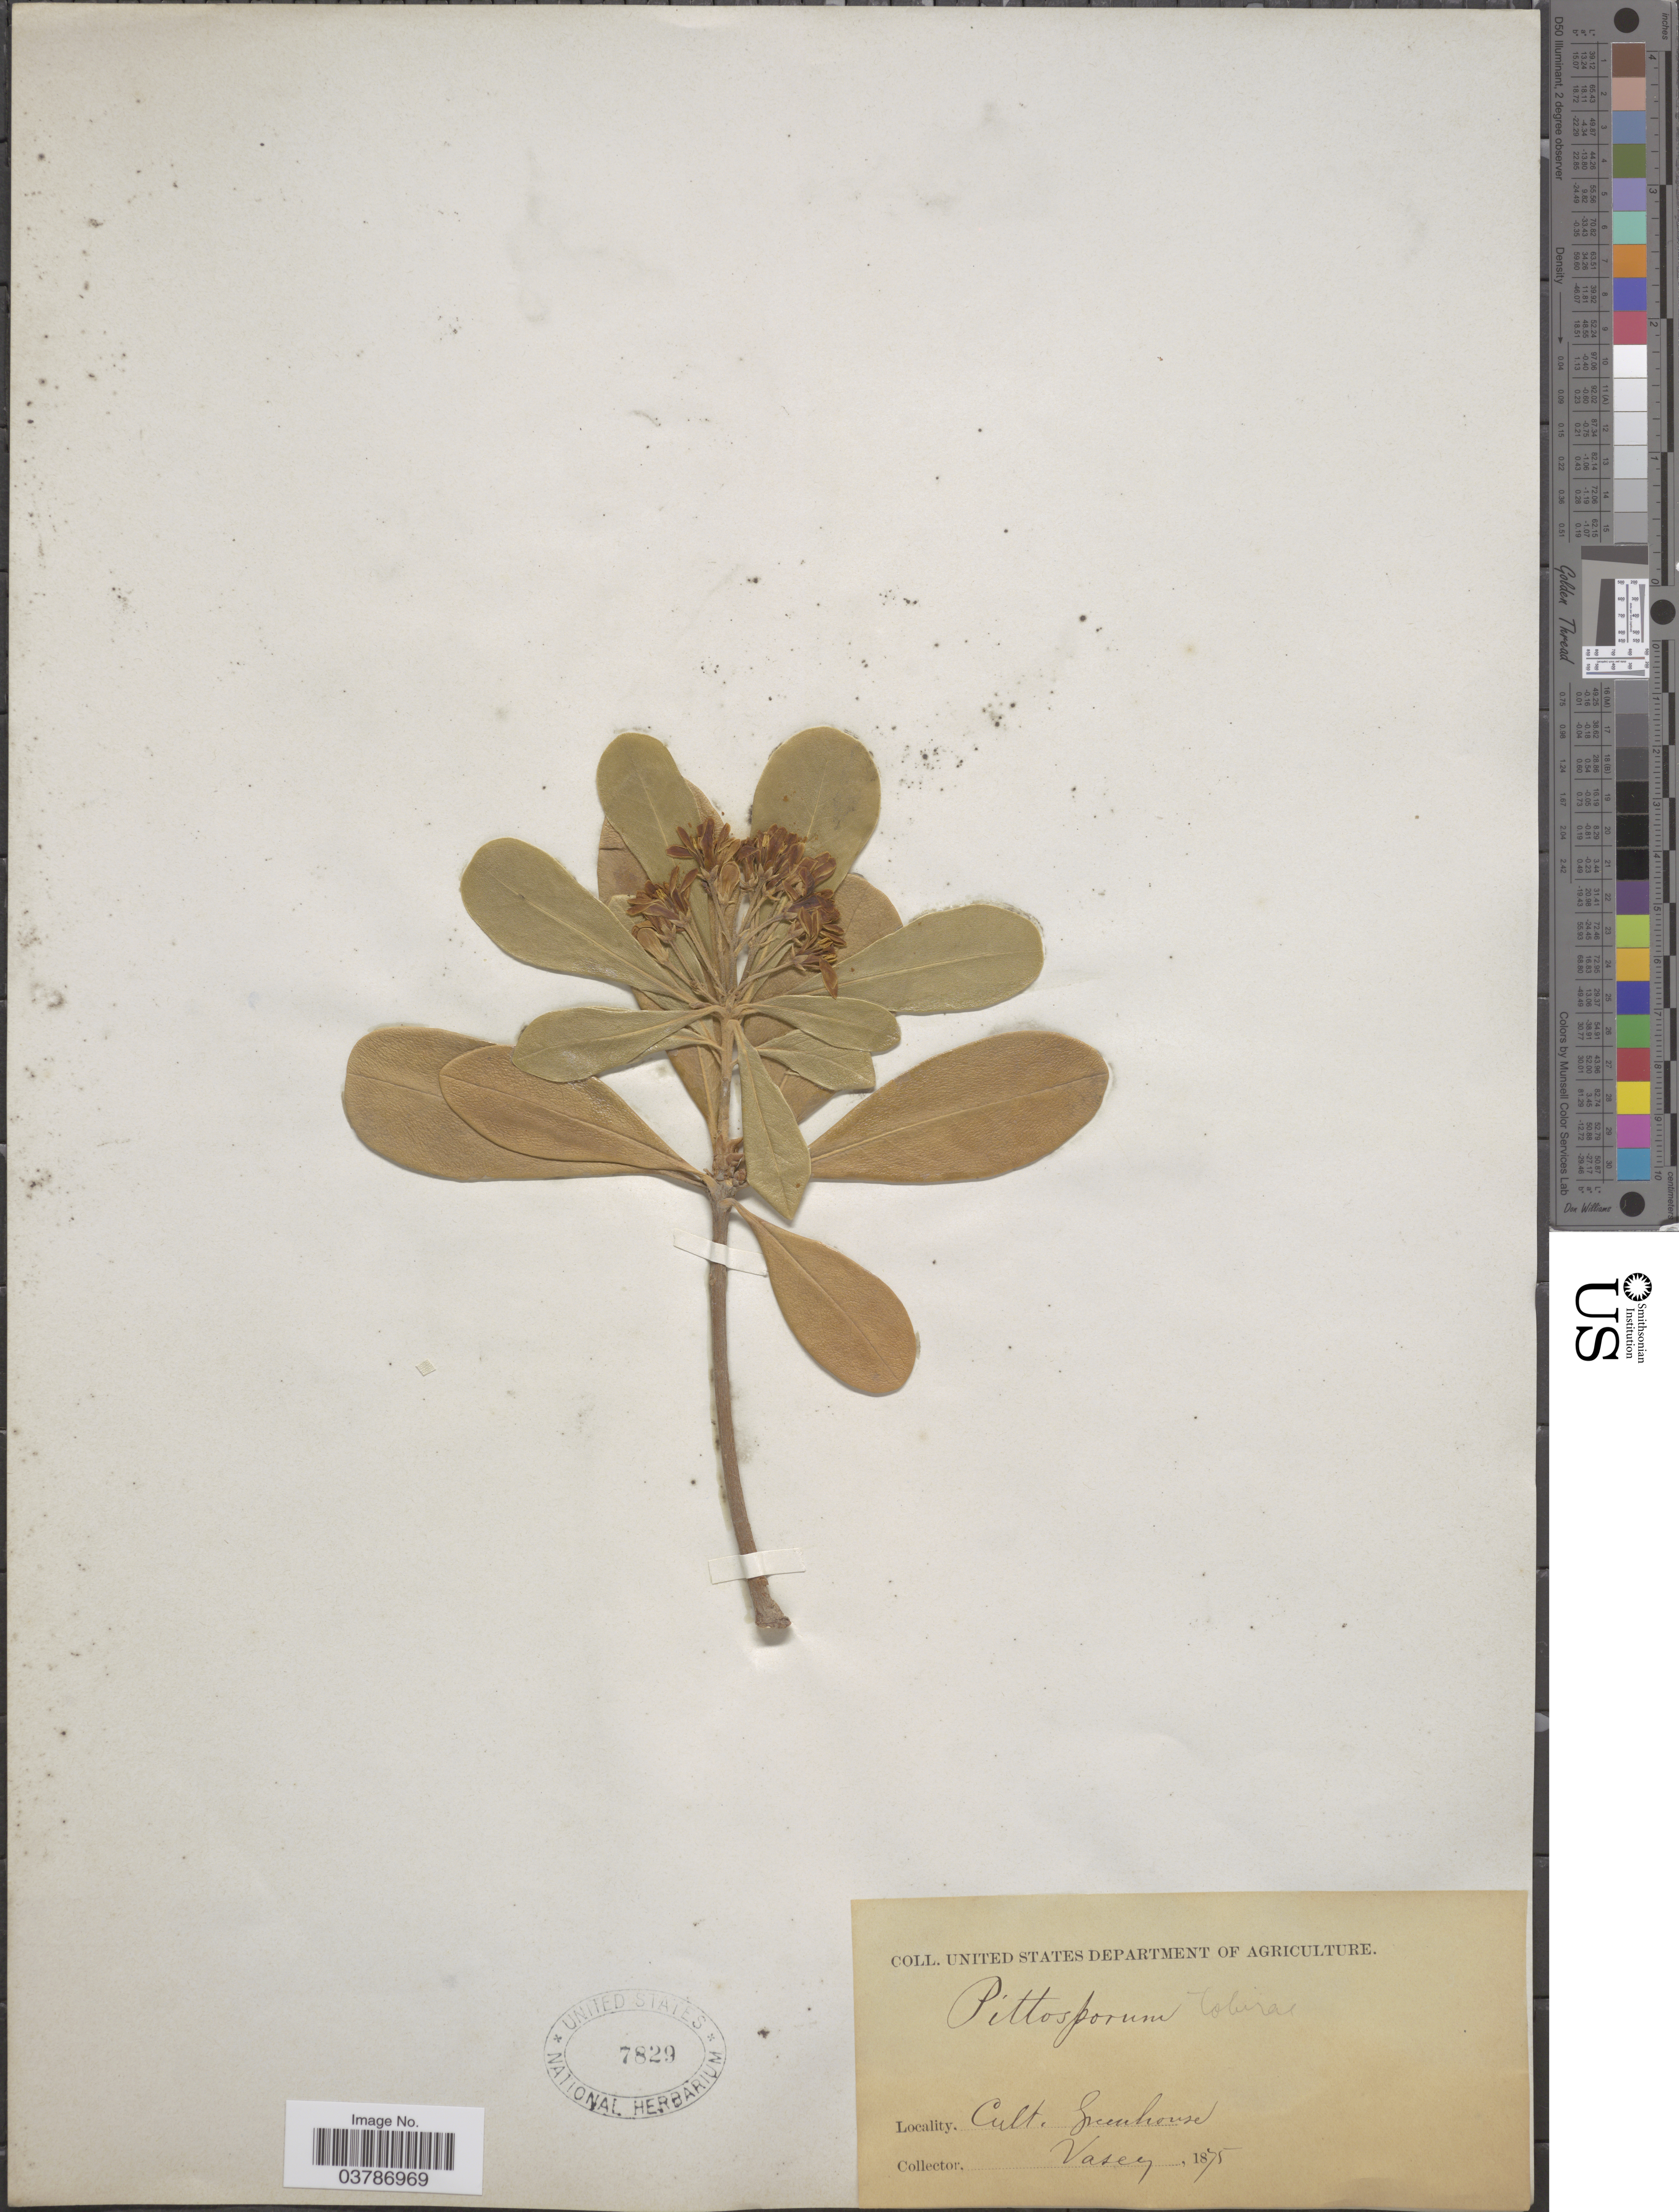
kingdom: Plantae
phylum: Tracheophyta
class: Magnoliopsida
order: Apiales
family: Pittosporaceae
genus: Pittosporum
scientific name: Pittosporum tobira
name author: (Thunb.) W.T. Aiton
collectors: Vasey, --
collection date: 1875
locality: Greenhouse.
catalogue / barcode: US 7829